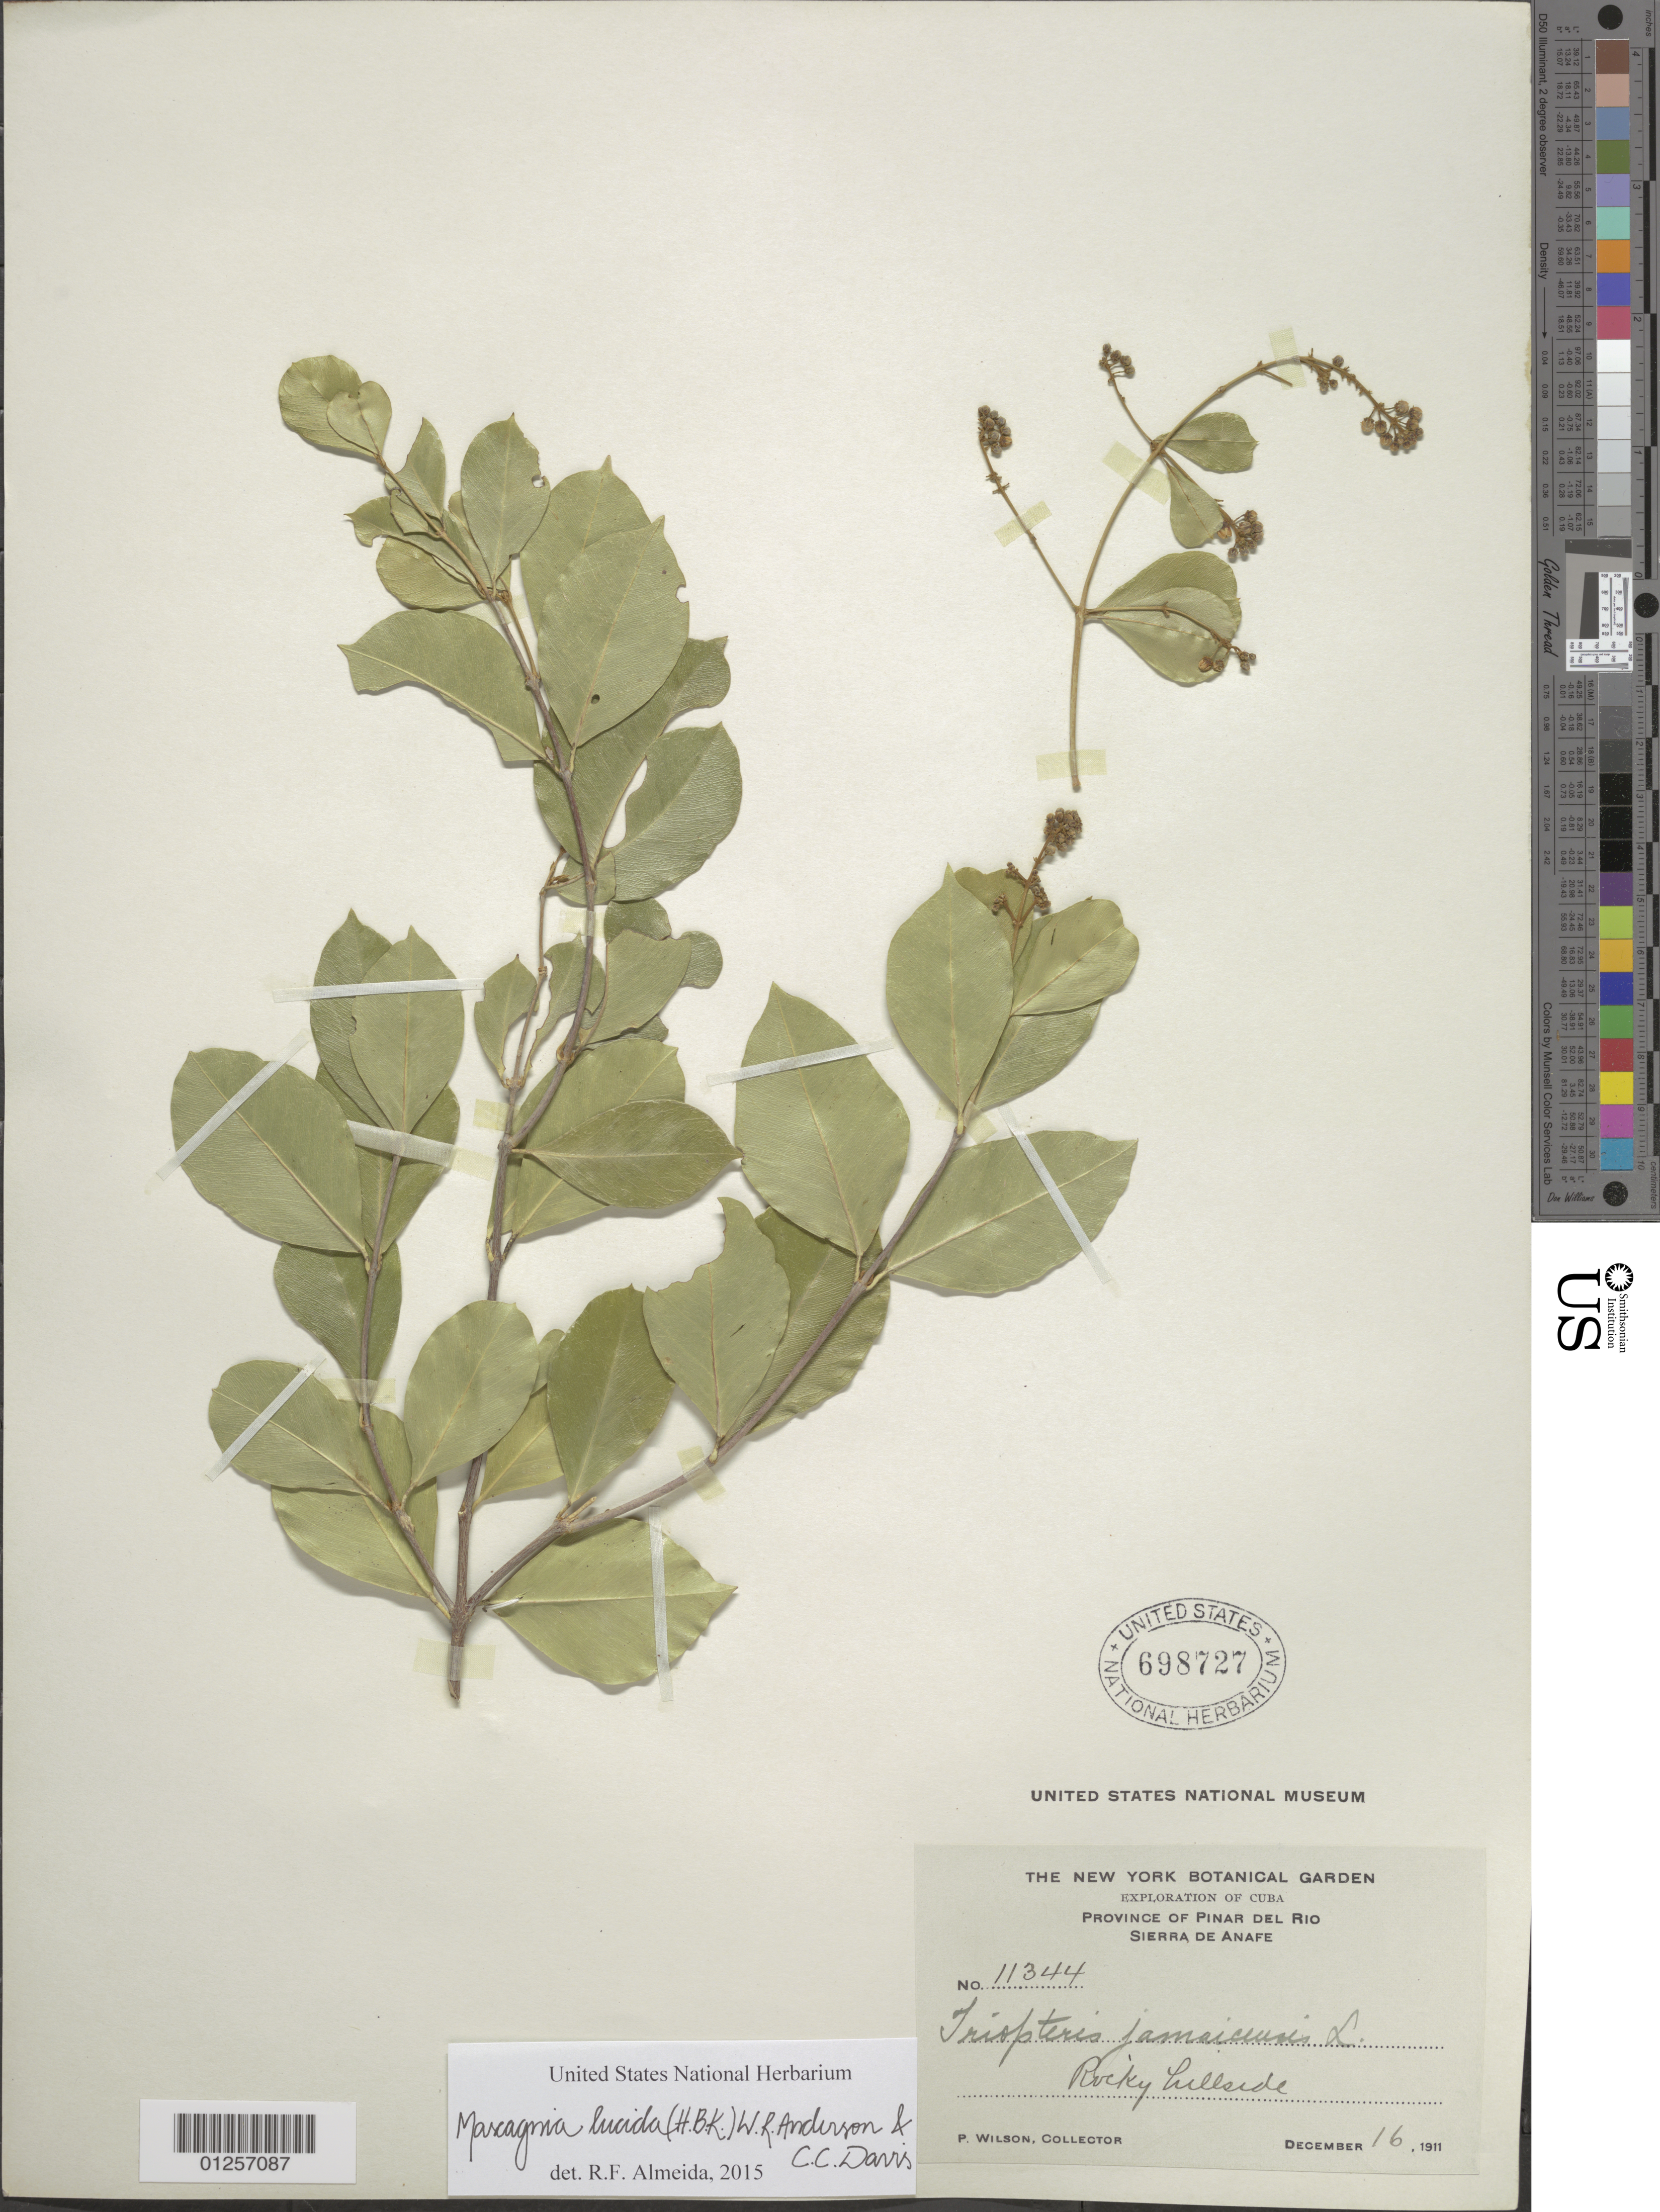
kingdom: Plantae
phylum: Tracheophyta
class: Magnoliopsida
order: Malpighiales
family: Malpighiaceae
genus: Mascagnia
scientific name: Mascagnia lucida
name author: (Kunth) W.R. Anderson & C. Davis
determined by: De Almeida, R. F., (HUEFS), Universidade Estadual de Feira de Santana (BRAZIL)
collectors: P. Wilson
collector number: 11344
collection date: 1911-12-16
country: Cuba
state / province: Pinar del Rio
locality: Sierra de Anafe.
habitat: Rocky hillside.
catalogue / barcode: US 698727